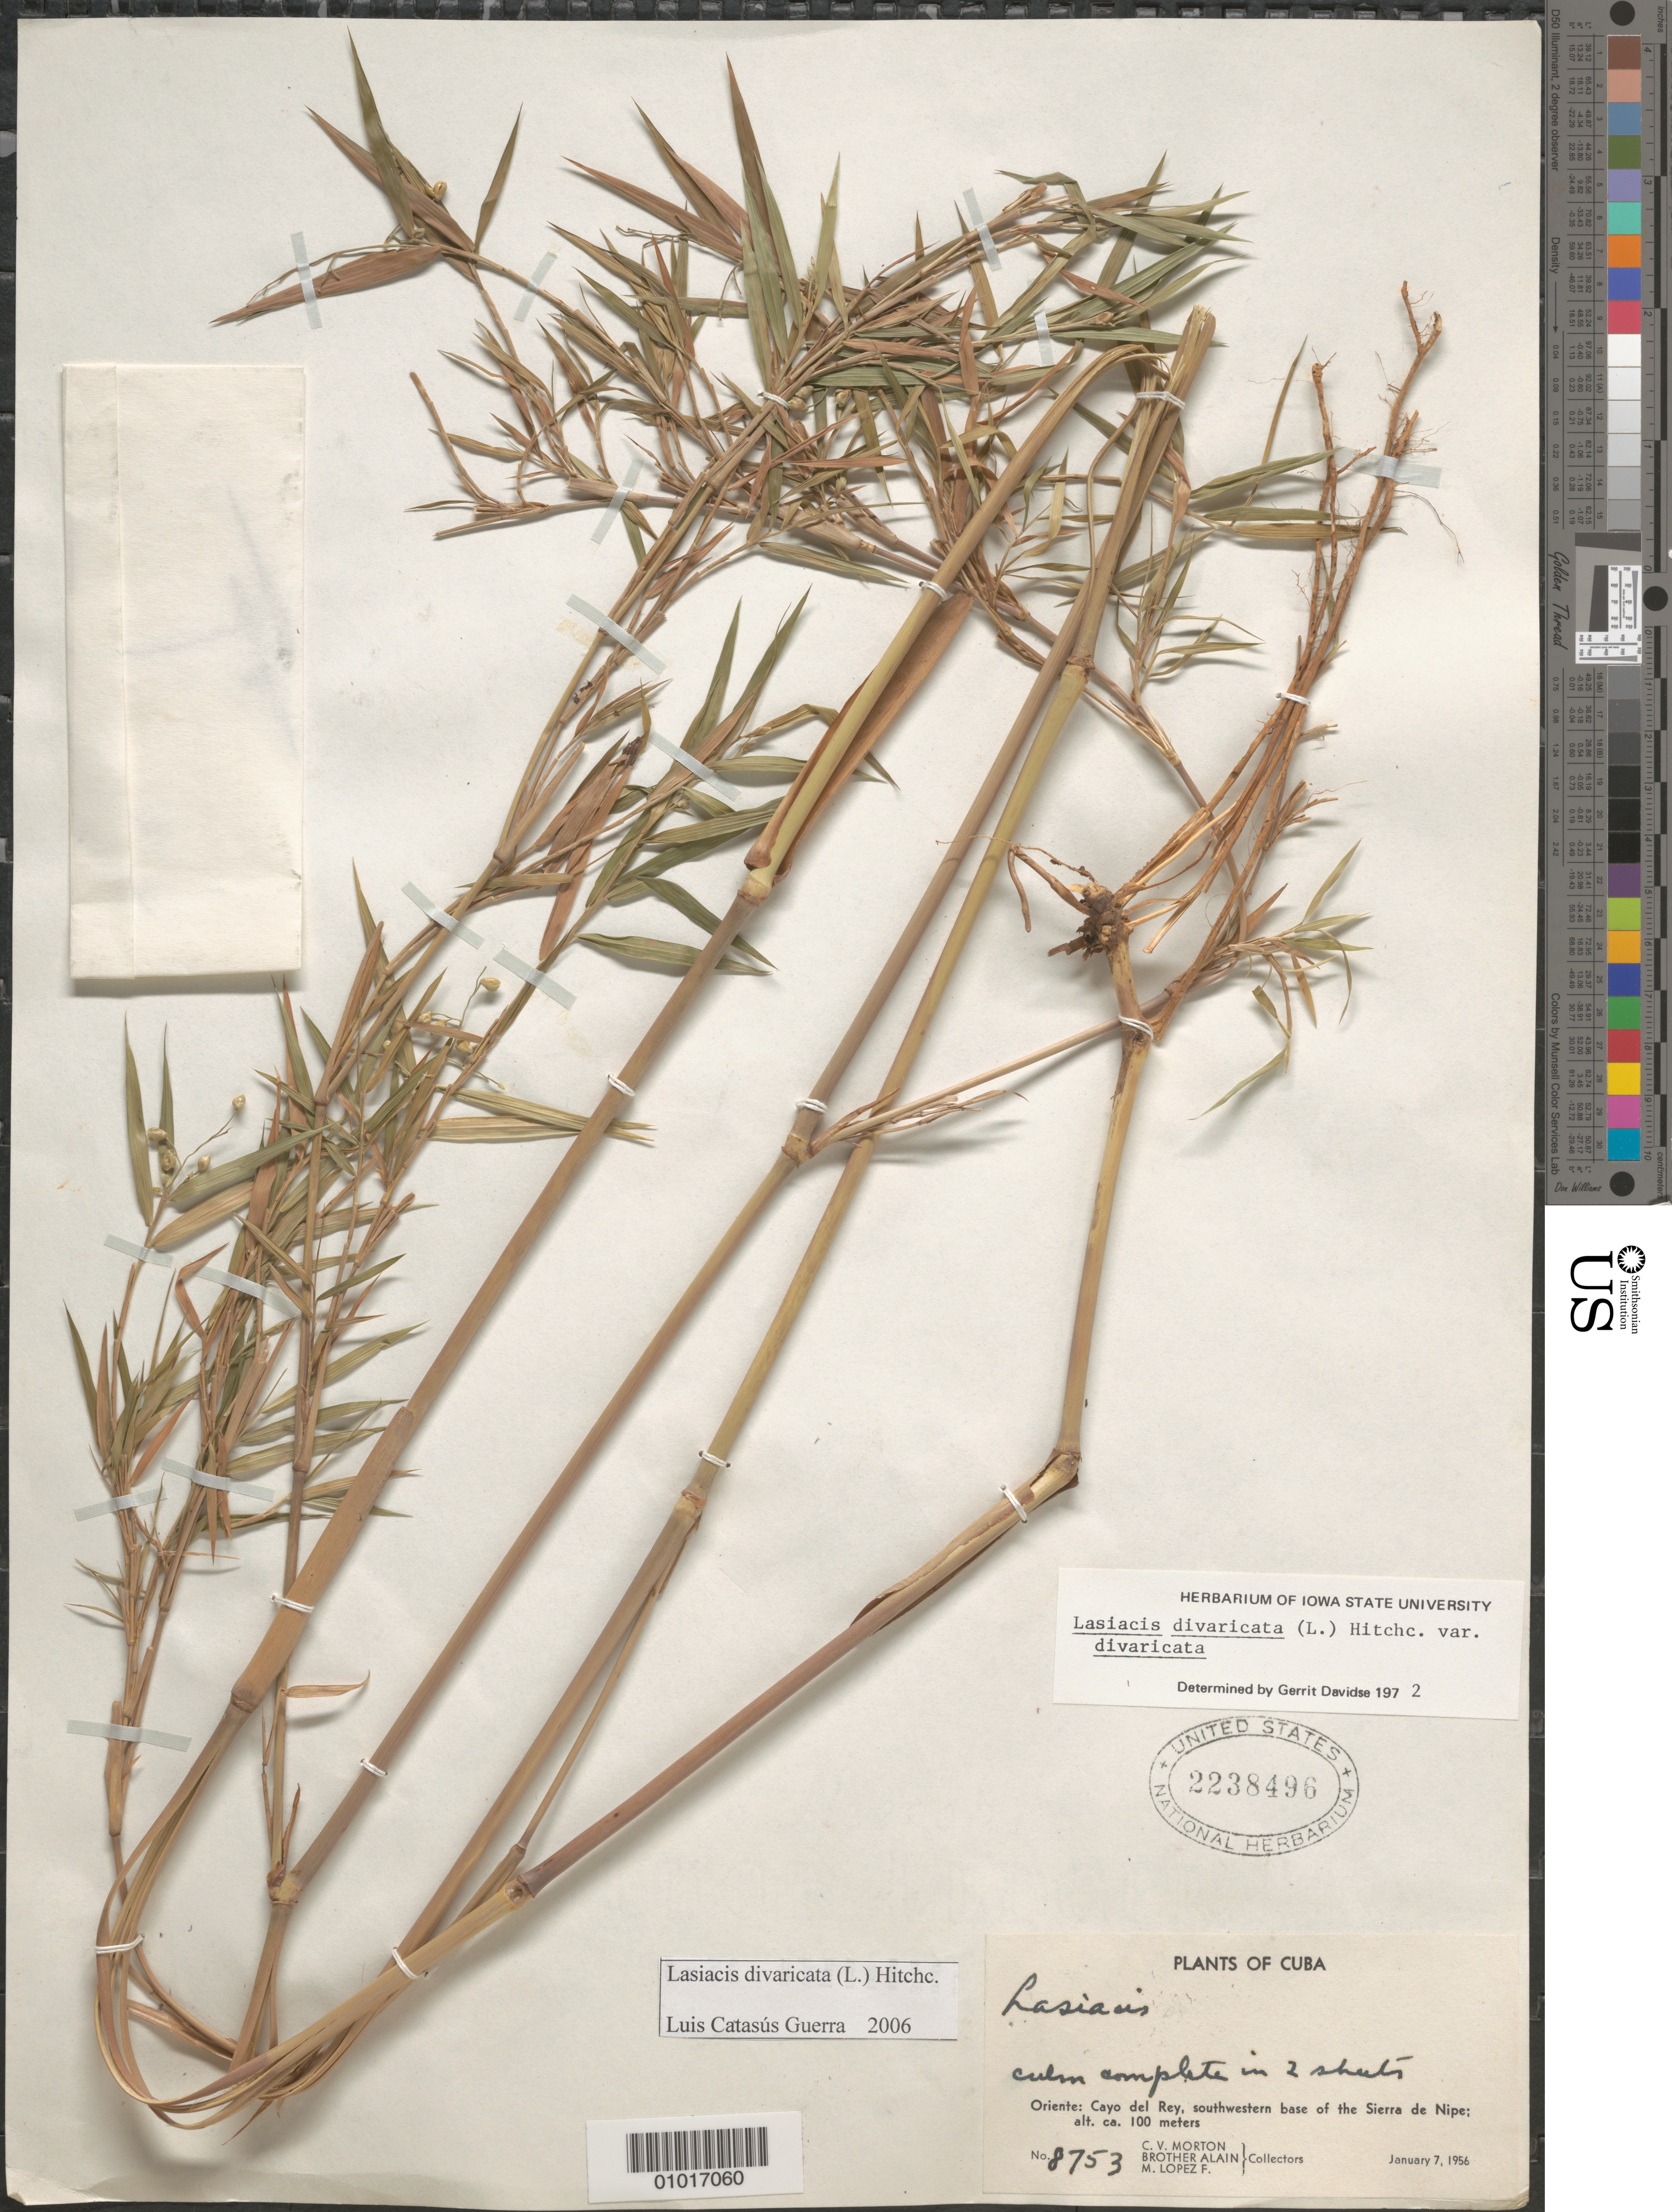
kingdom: Plantae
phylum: Tracheophyta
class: Liliopsida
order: Poales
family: Poaceae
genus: Lasiacis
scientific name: Lasiacis divaricata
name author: (L.) Hitchc.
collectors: C. V. Morton, A. H. Liogier & M. López Figueiras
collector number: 8753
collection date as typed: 07 Jan 1956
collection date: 1956-01-07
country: Cuba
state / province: Holguín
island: Cuba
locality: Oriente: Cayo del Rey, southwestern base of the Sierra de Nipe:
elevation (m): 100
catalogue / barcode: US 2238496